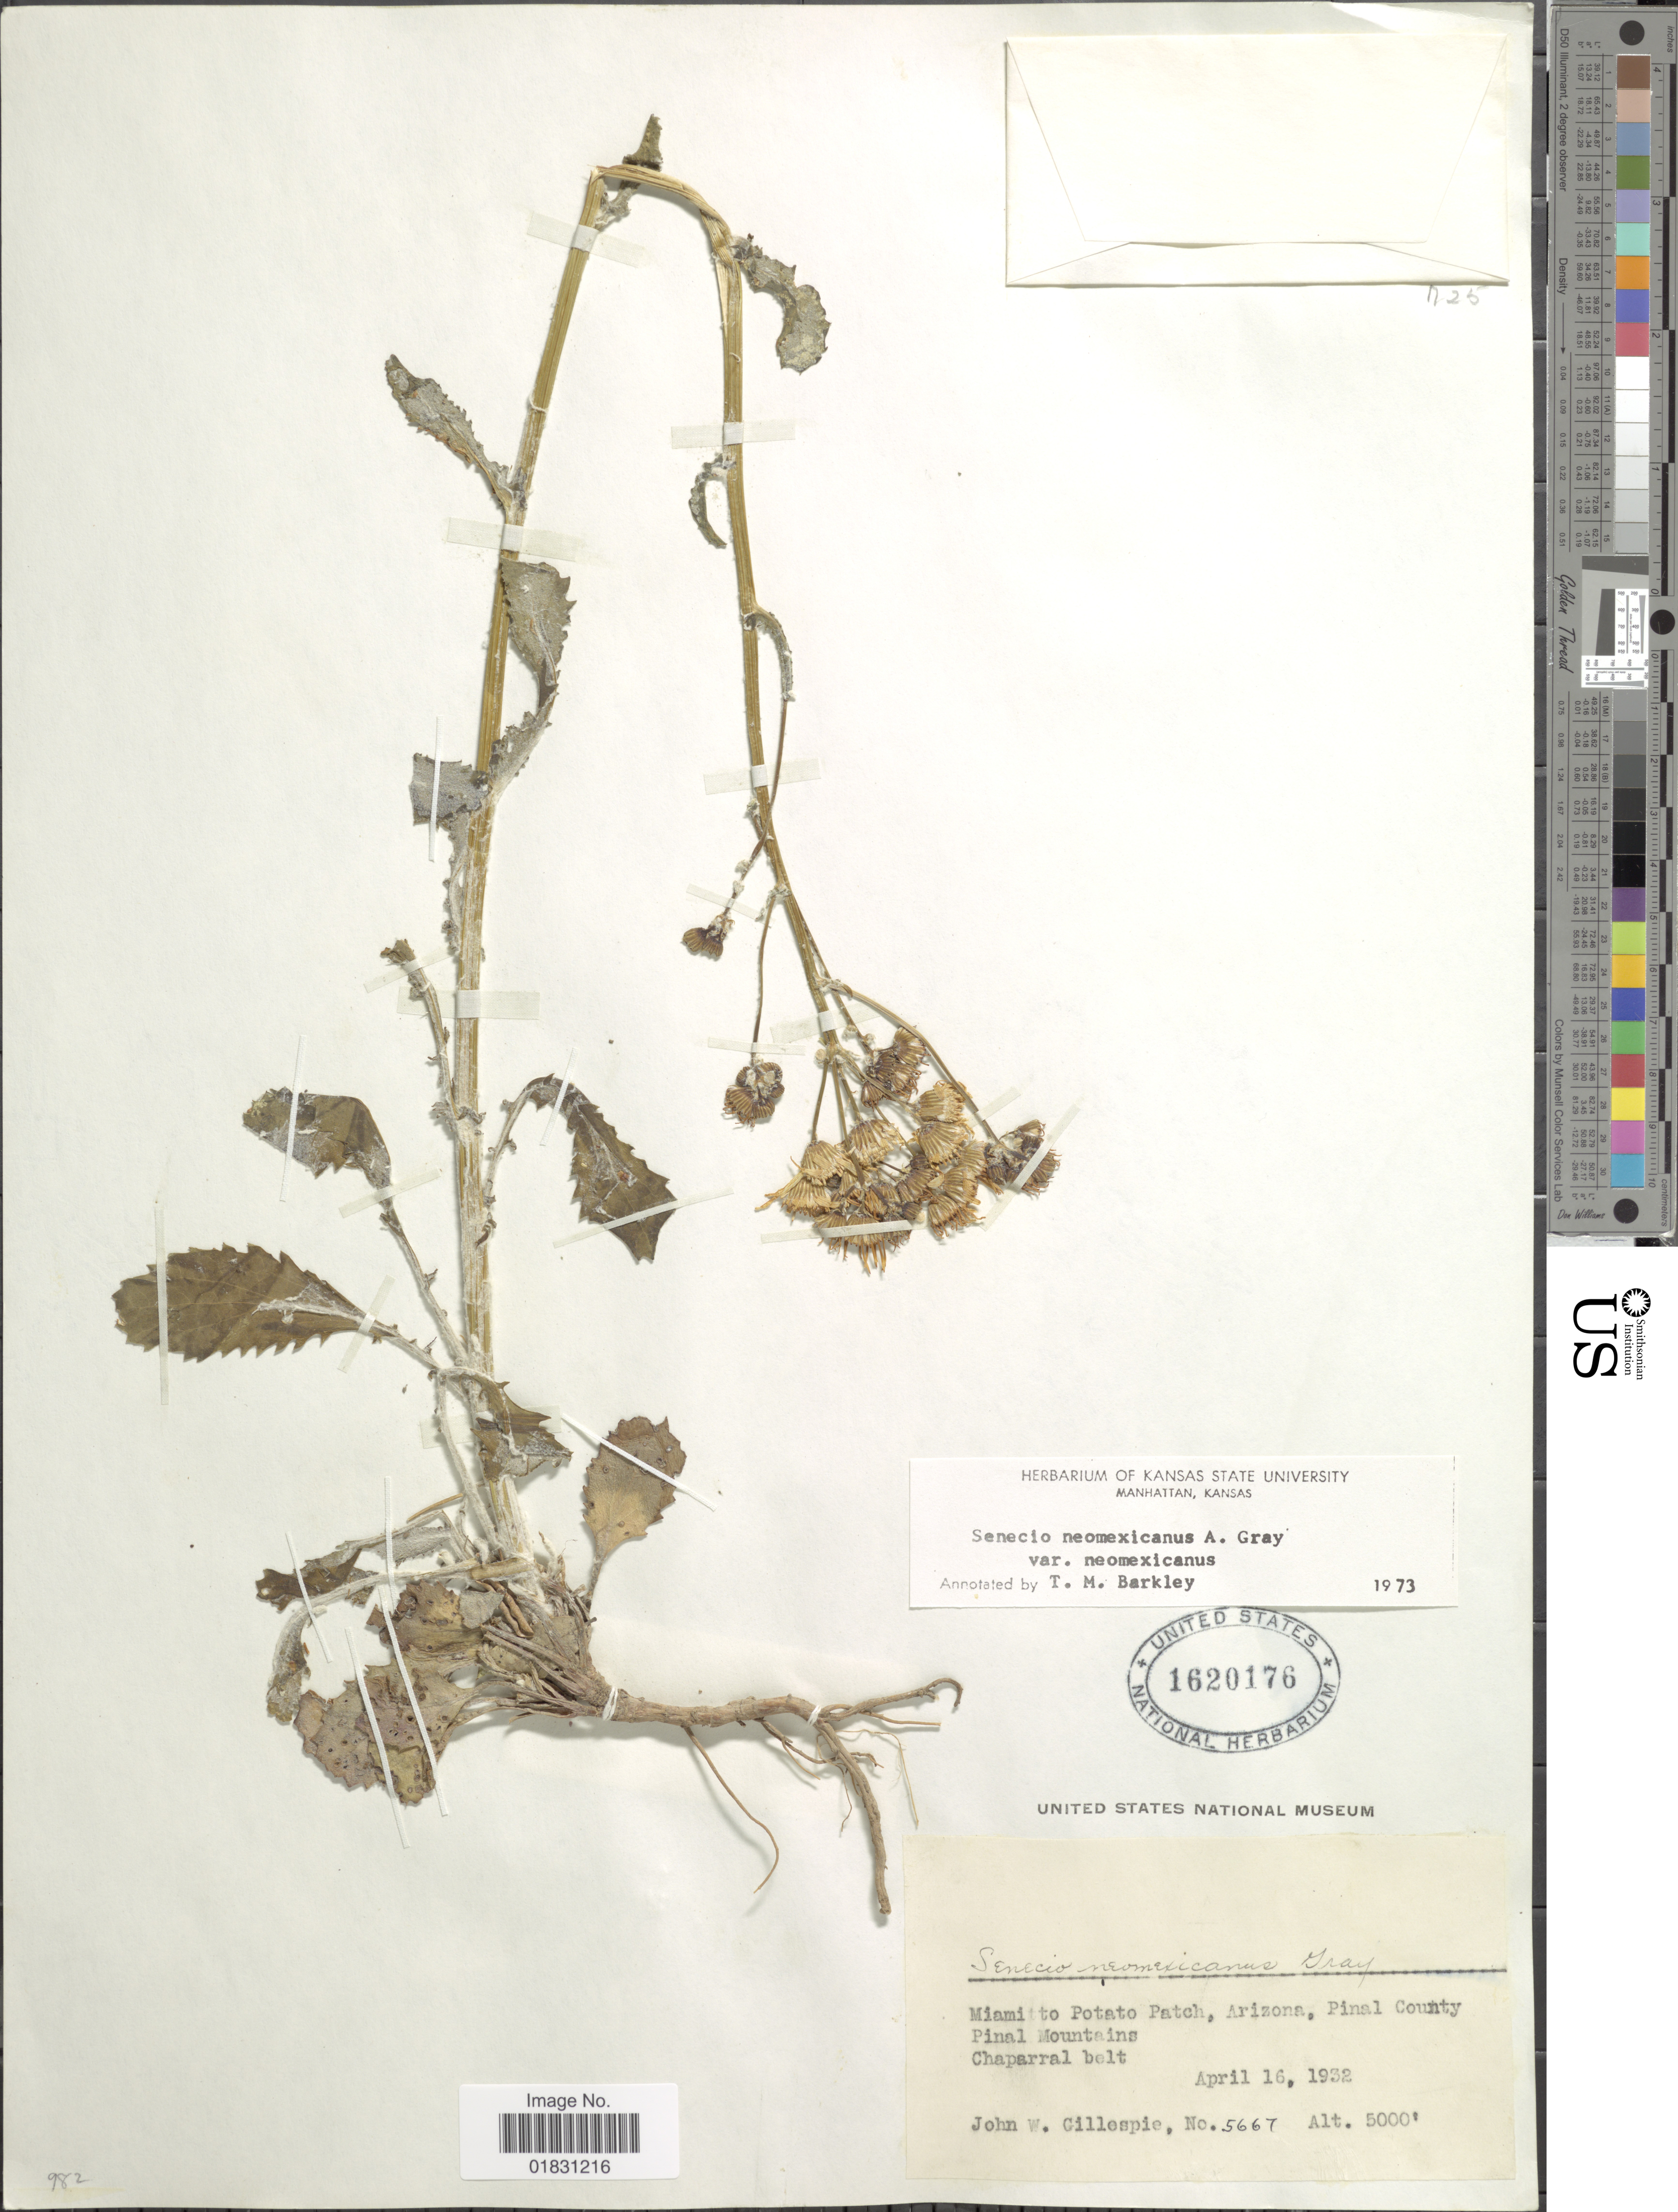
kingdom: Plantae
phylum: Tracheophyta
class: Magnoliopsida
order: Asterales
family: Asteraceae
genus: Packera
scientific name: Packera neomexicana var. neomexicana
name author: (A. Gray) W.A. Weber & Á. Löve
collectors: J. W. Gillespie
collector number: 5667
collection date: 1932-04-16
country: United States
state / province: Arizona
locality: Miami to Potato Patch, Pinal County, Pinal Mountains, Chaparral belt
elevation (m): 1524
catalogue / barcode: US 1620176